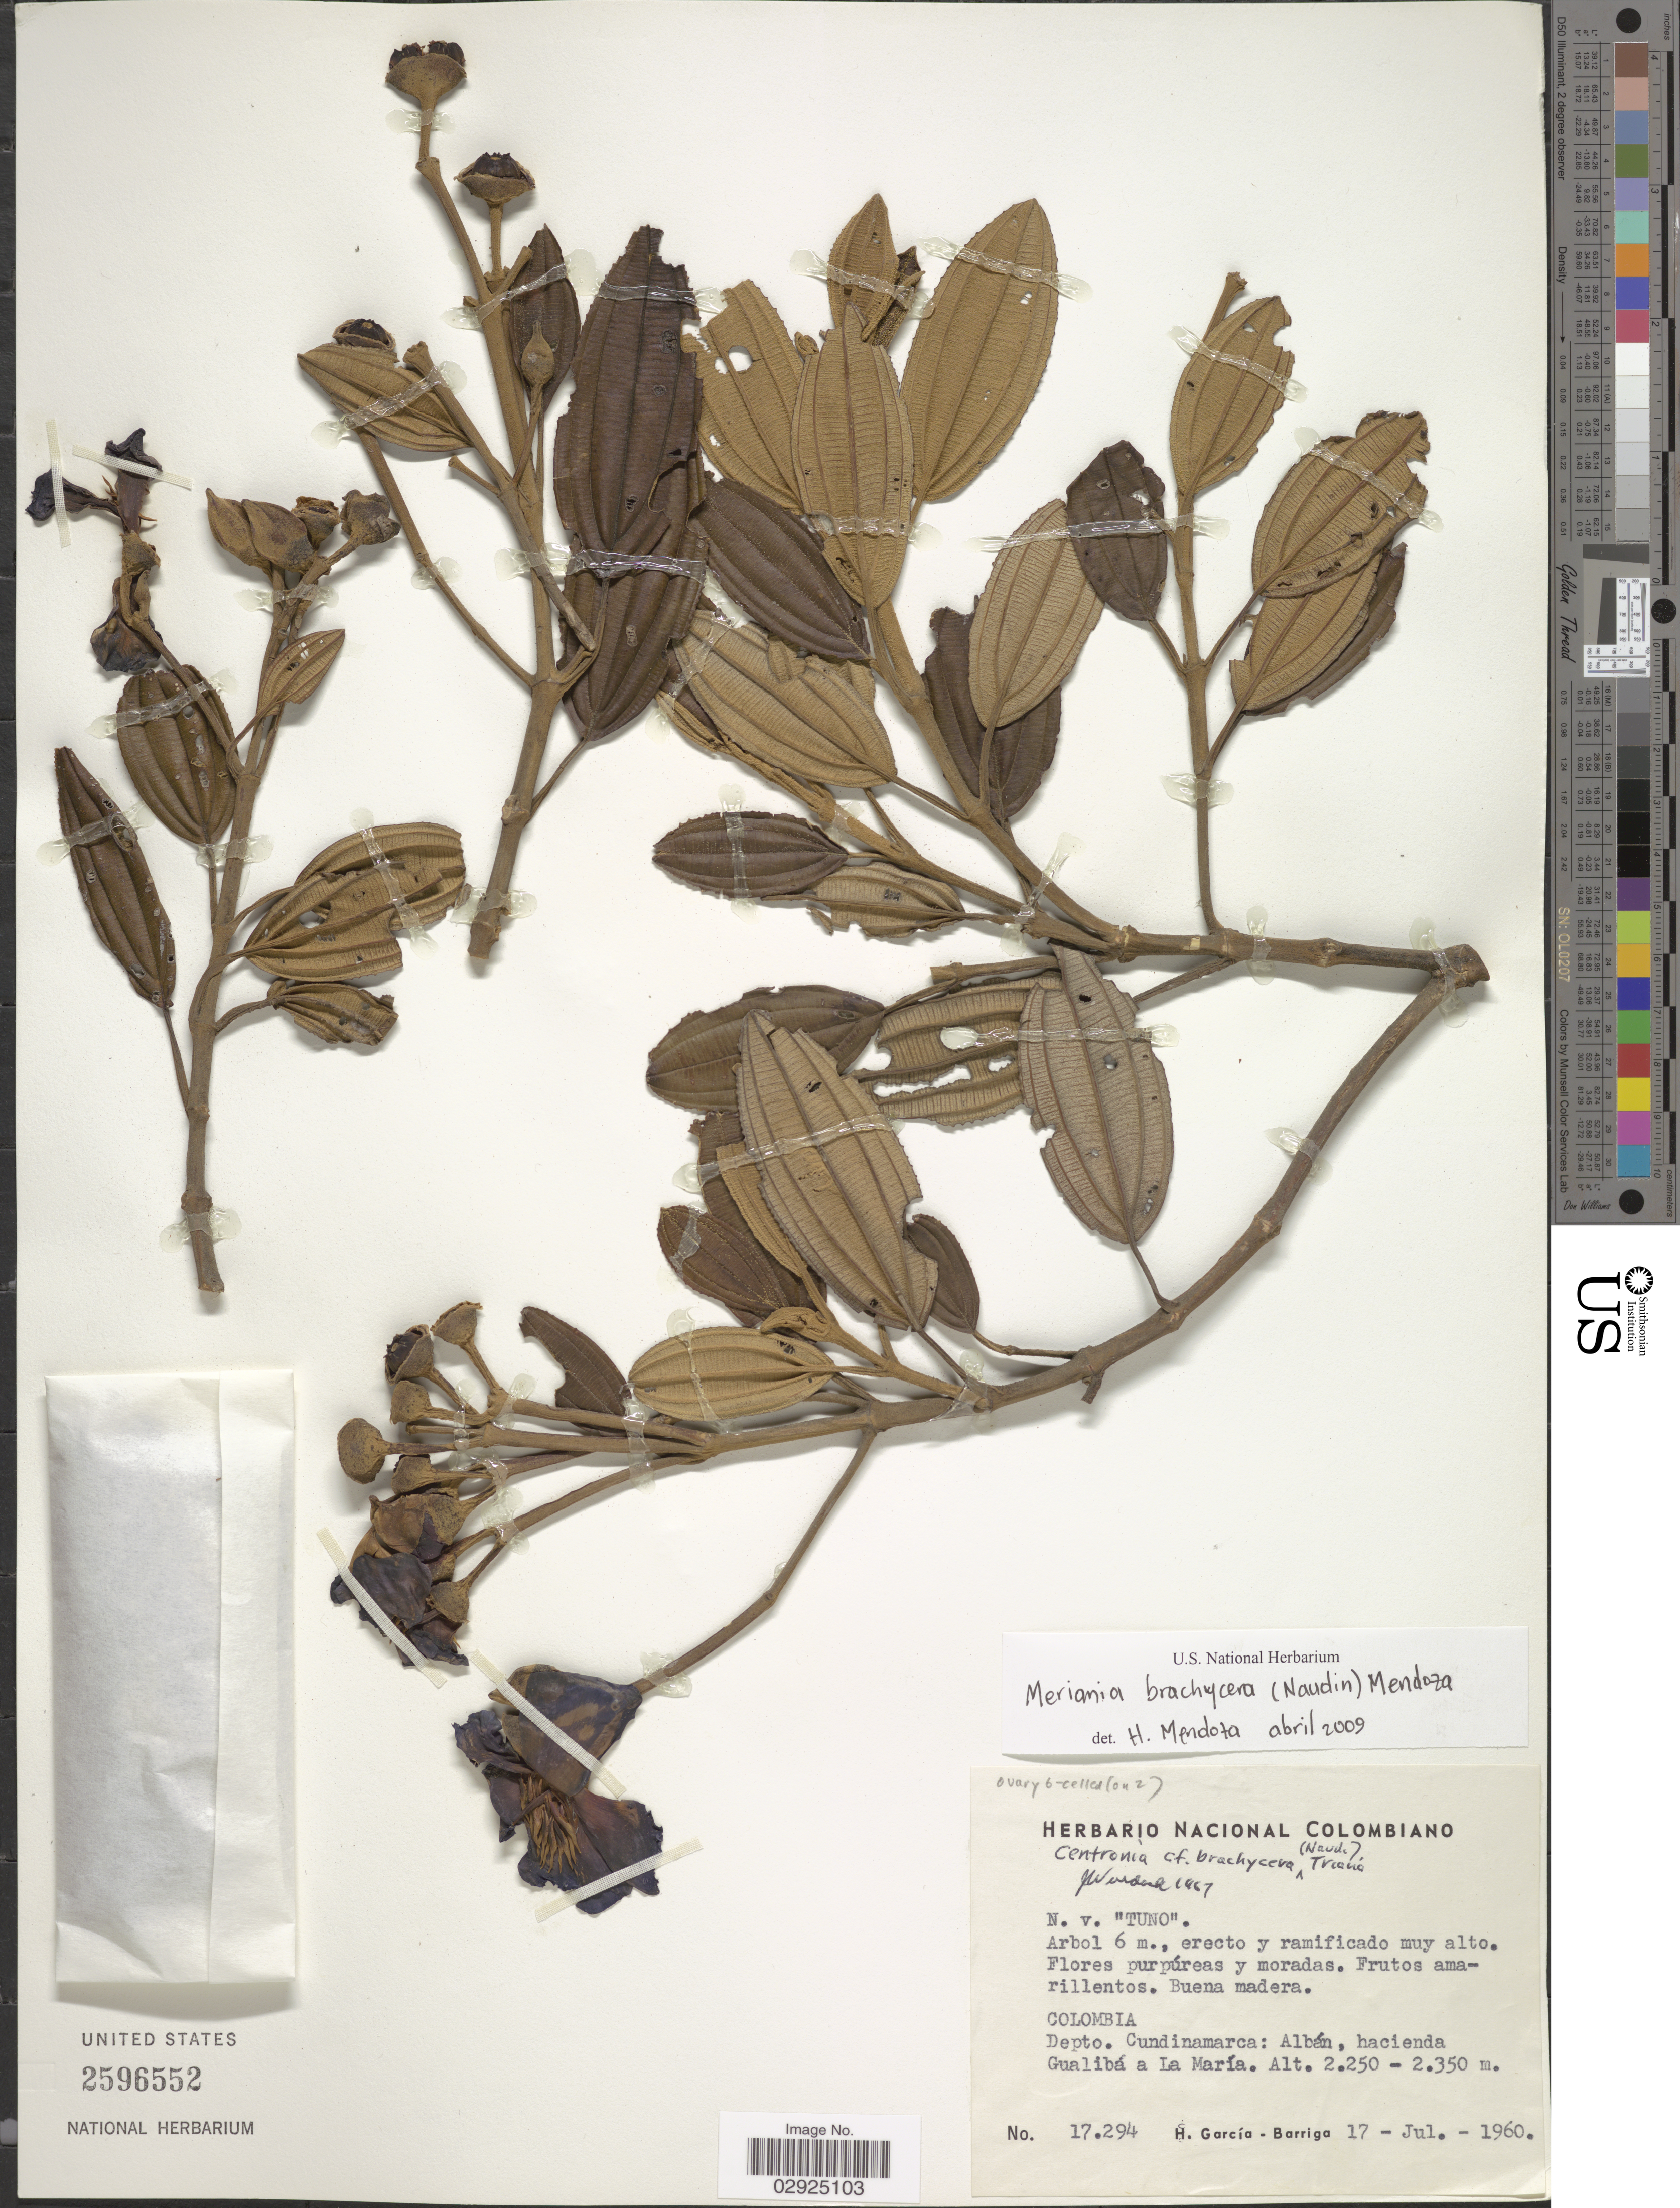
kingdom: Plantae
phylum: Tracheophyta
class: Magnoliopsida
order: Myrtales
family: Melastomataceae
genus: Meriania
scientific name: Meriania brachycera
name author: (Naudin) Humberto Mend. & Fern. Alonso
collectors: H. García Barriga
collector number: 17294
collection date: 1960-07-17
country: Colombia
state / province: Cundinamarca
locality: Depto. Cundinamarca: Albán, hacienda Gualibá a La María.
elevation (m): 2250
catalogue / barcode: US 2596552